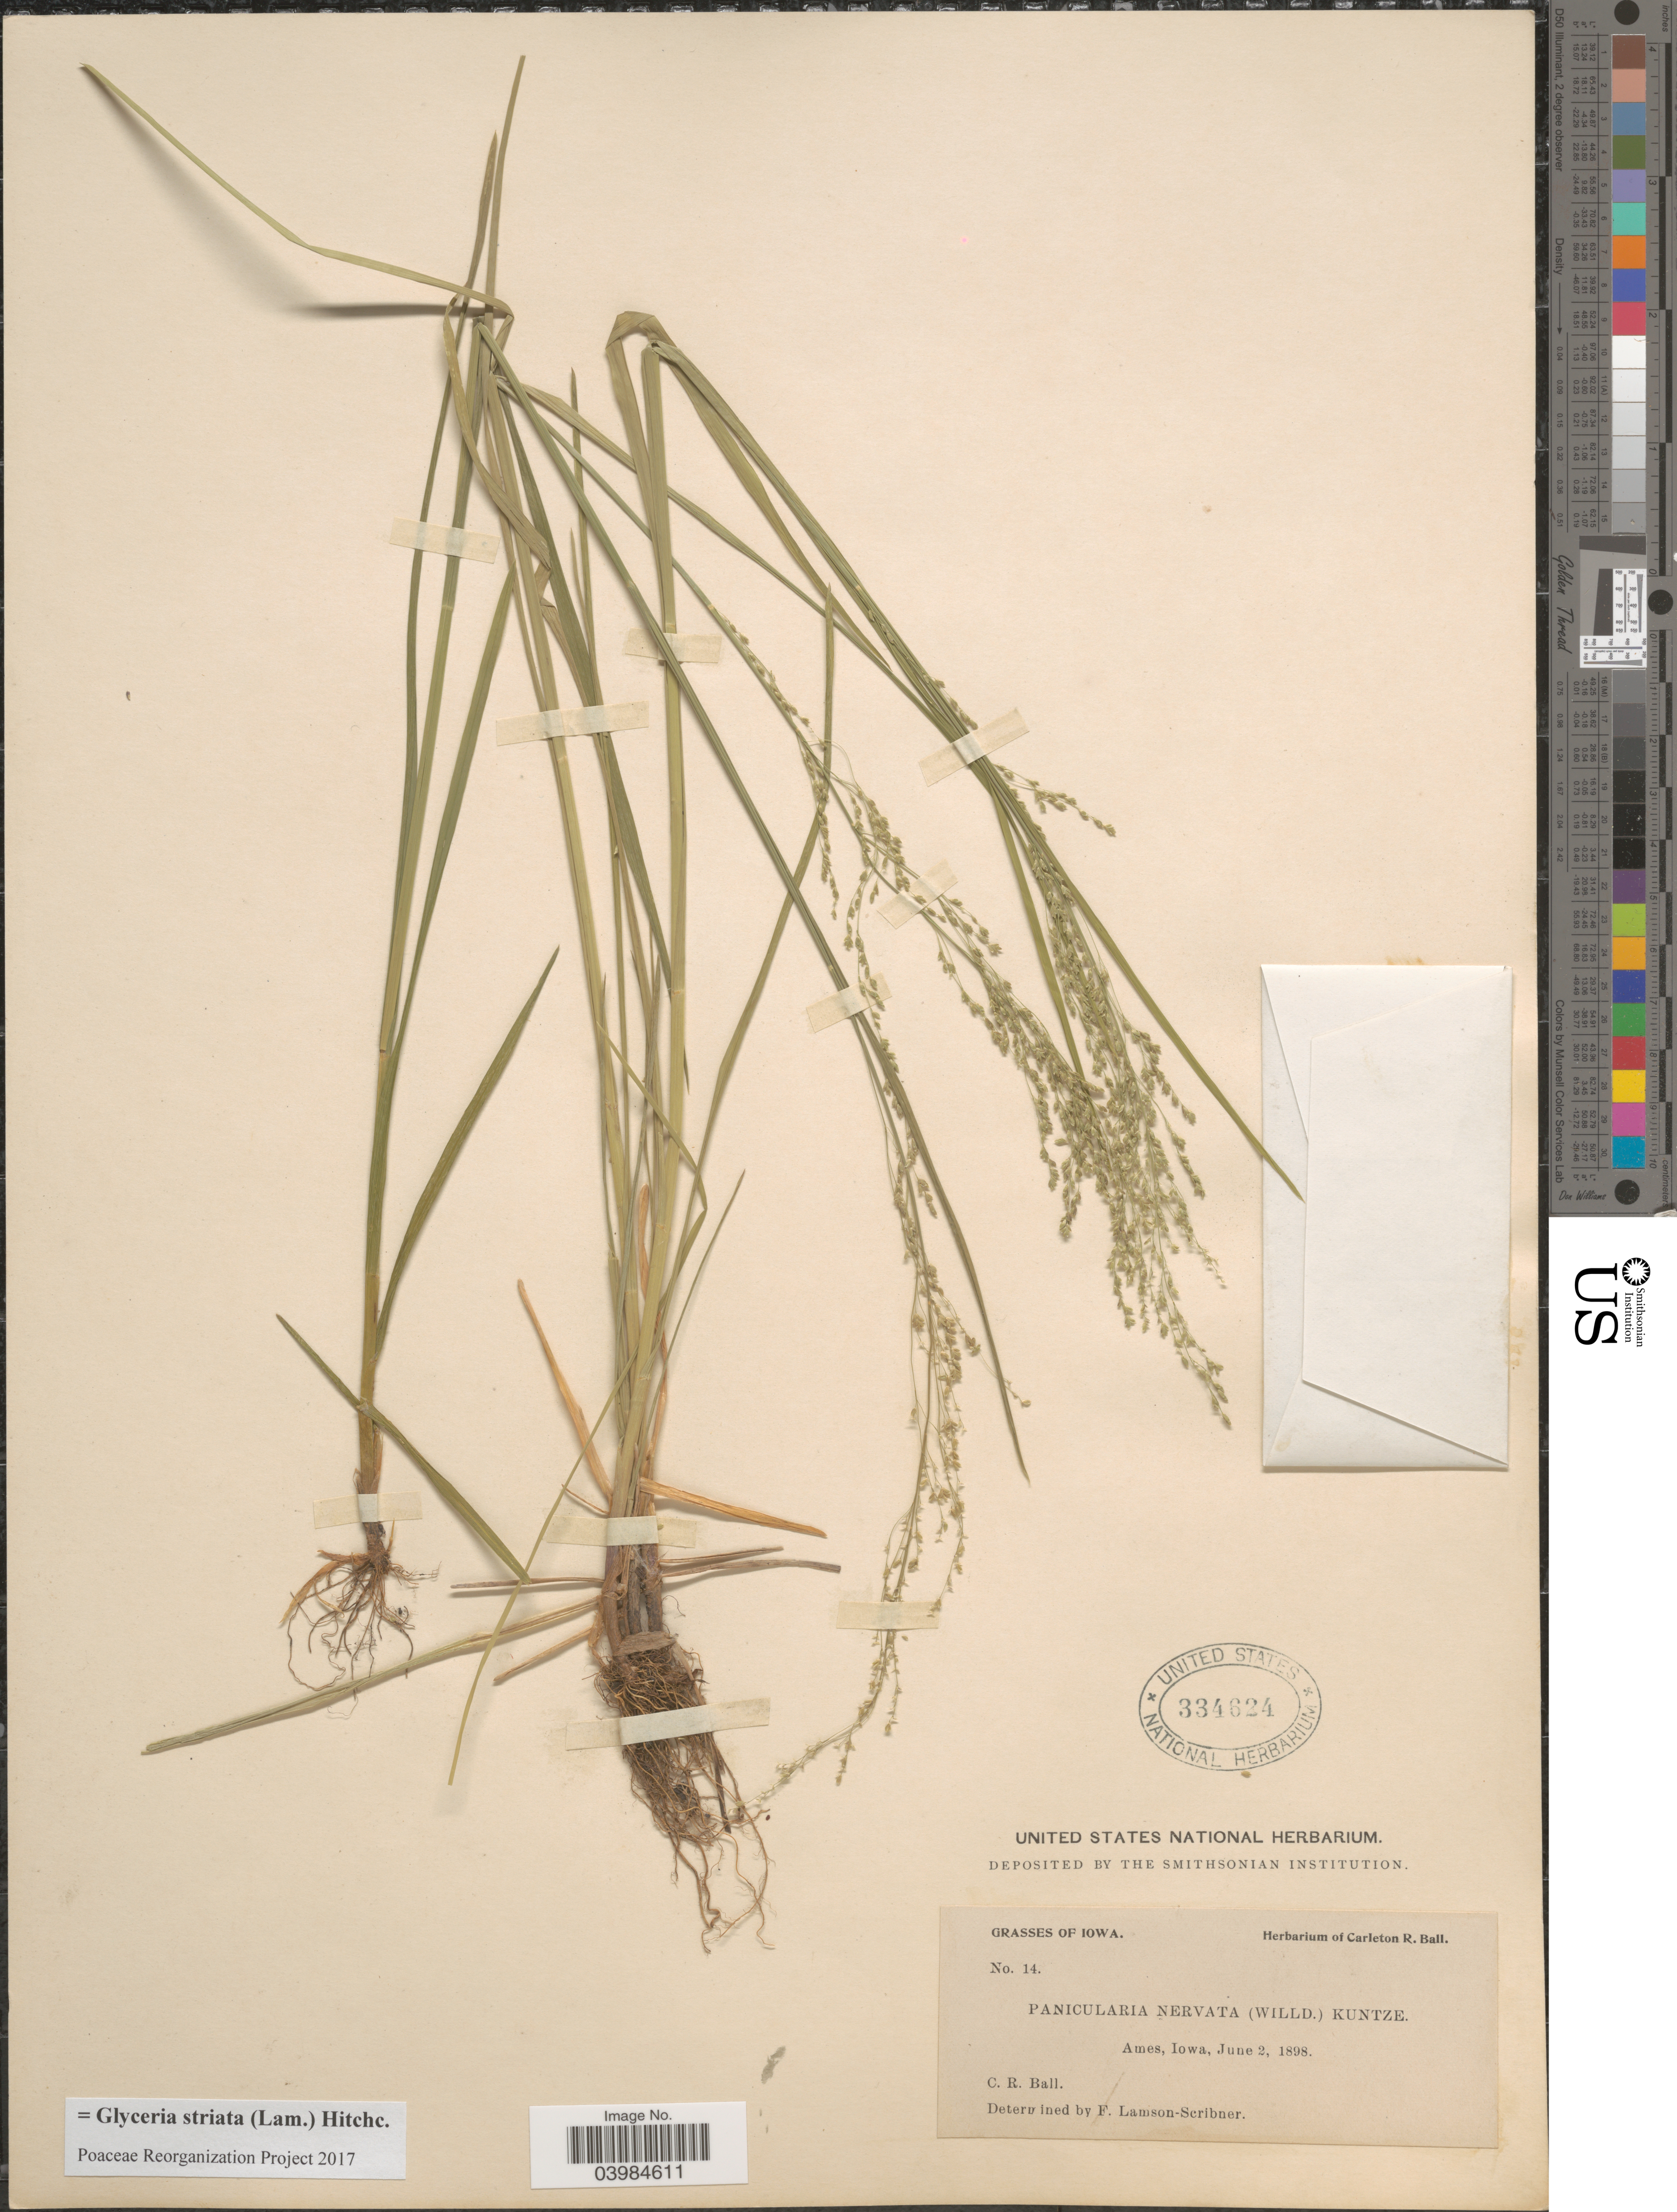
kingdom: Plantae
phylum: Tracheophyta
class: Liliopsida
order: Poales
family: Poaceae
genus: Glyceria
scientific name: Glyceria striata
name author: (Lam.) Hitchc.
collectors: C. R. Ball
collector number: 14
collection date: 1898-06-02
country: United States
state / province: Iowa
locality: Ames.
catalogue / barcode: US 334624